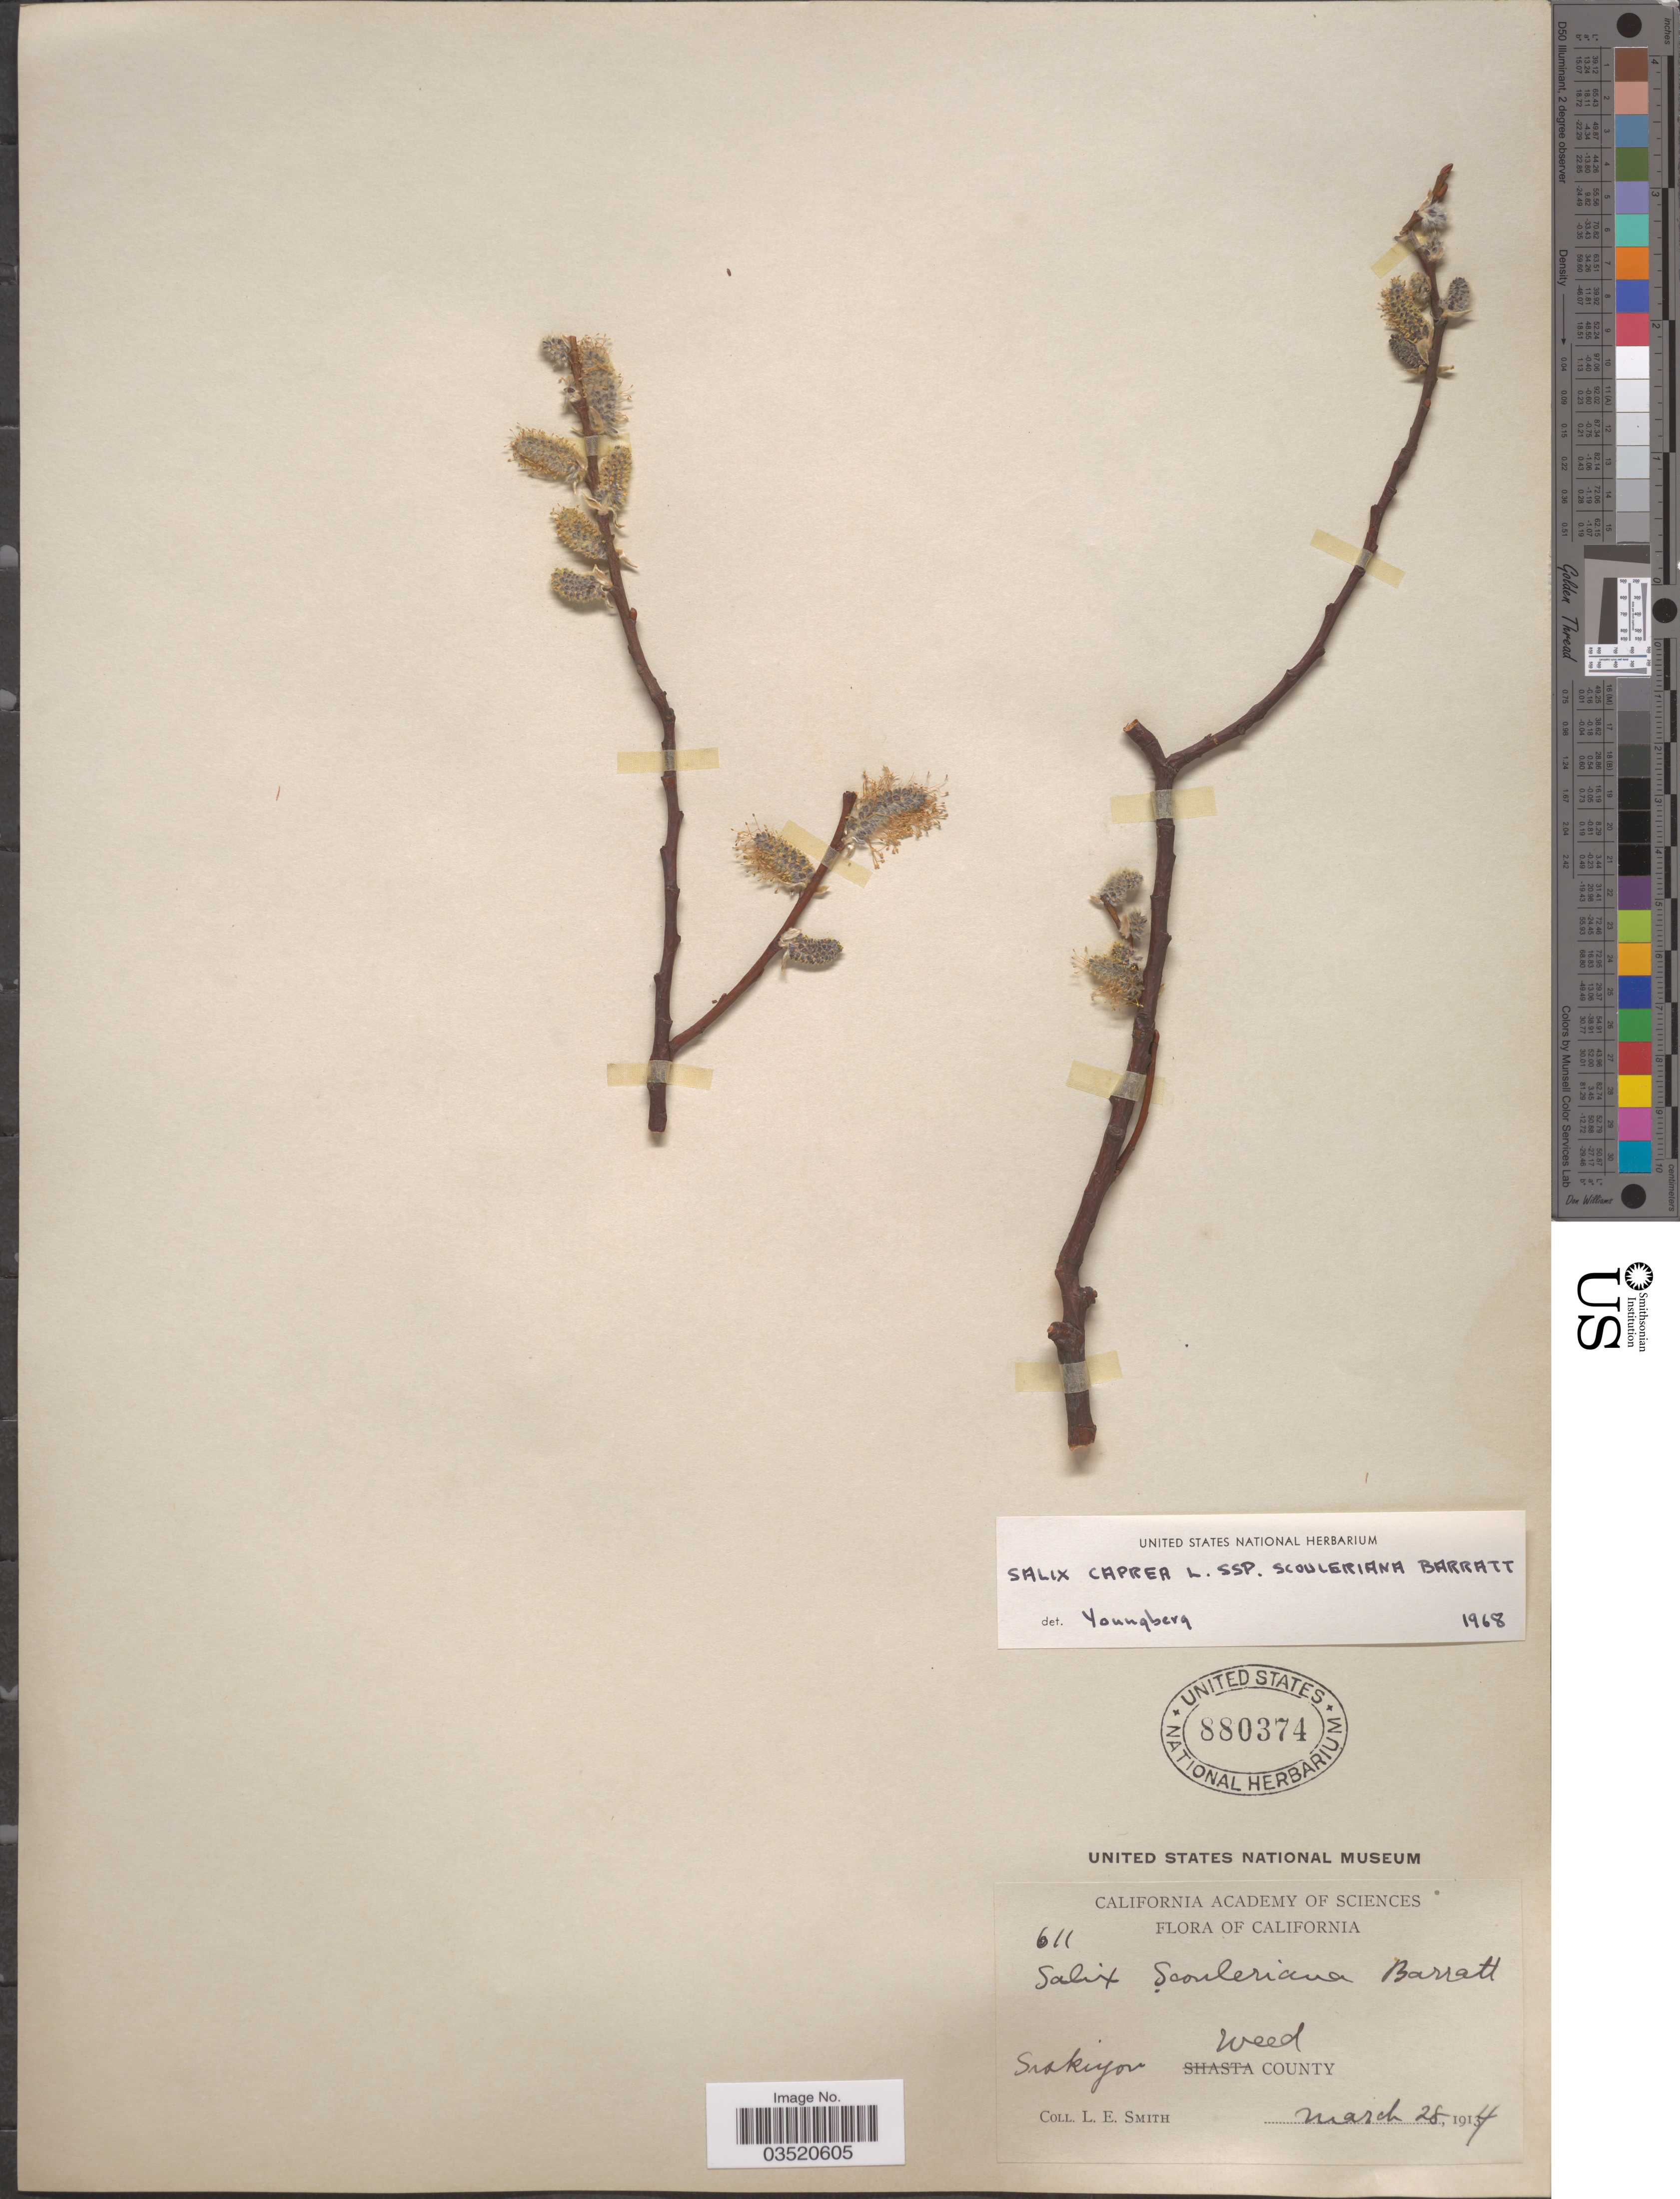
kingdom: Plantae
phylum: Tracheophyta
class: Magnoliopsida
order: Malpighiales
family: Salicaceae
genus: Salix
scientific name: Salix scouleriana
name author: Barratt ex Hook.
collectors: L. E. Smith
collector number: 611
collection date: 1914-03-28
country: United States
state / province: California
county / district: Siskiyou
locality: Siskiyou Weed County.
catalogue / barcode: US 880374